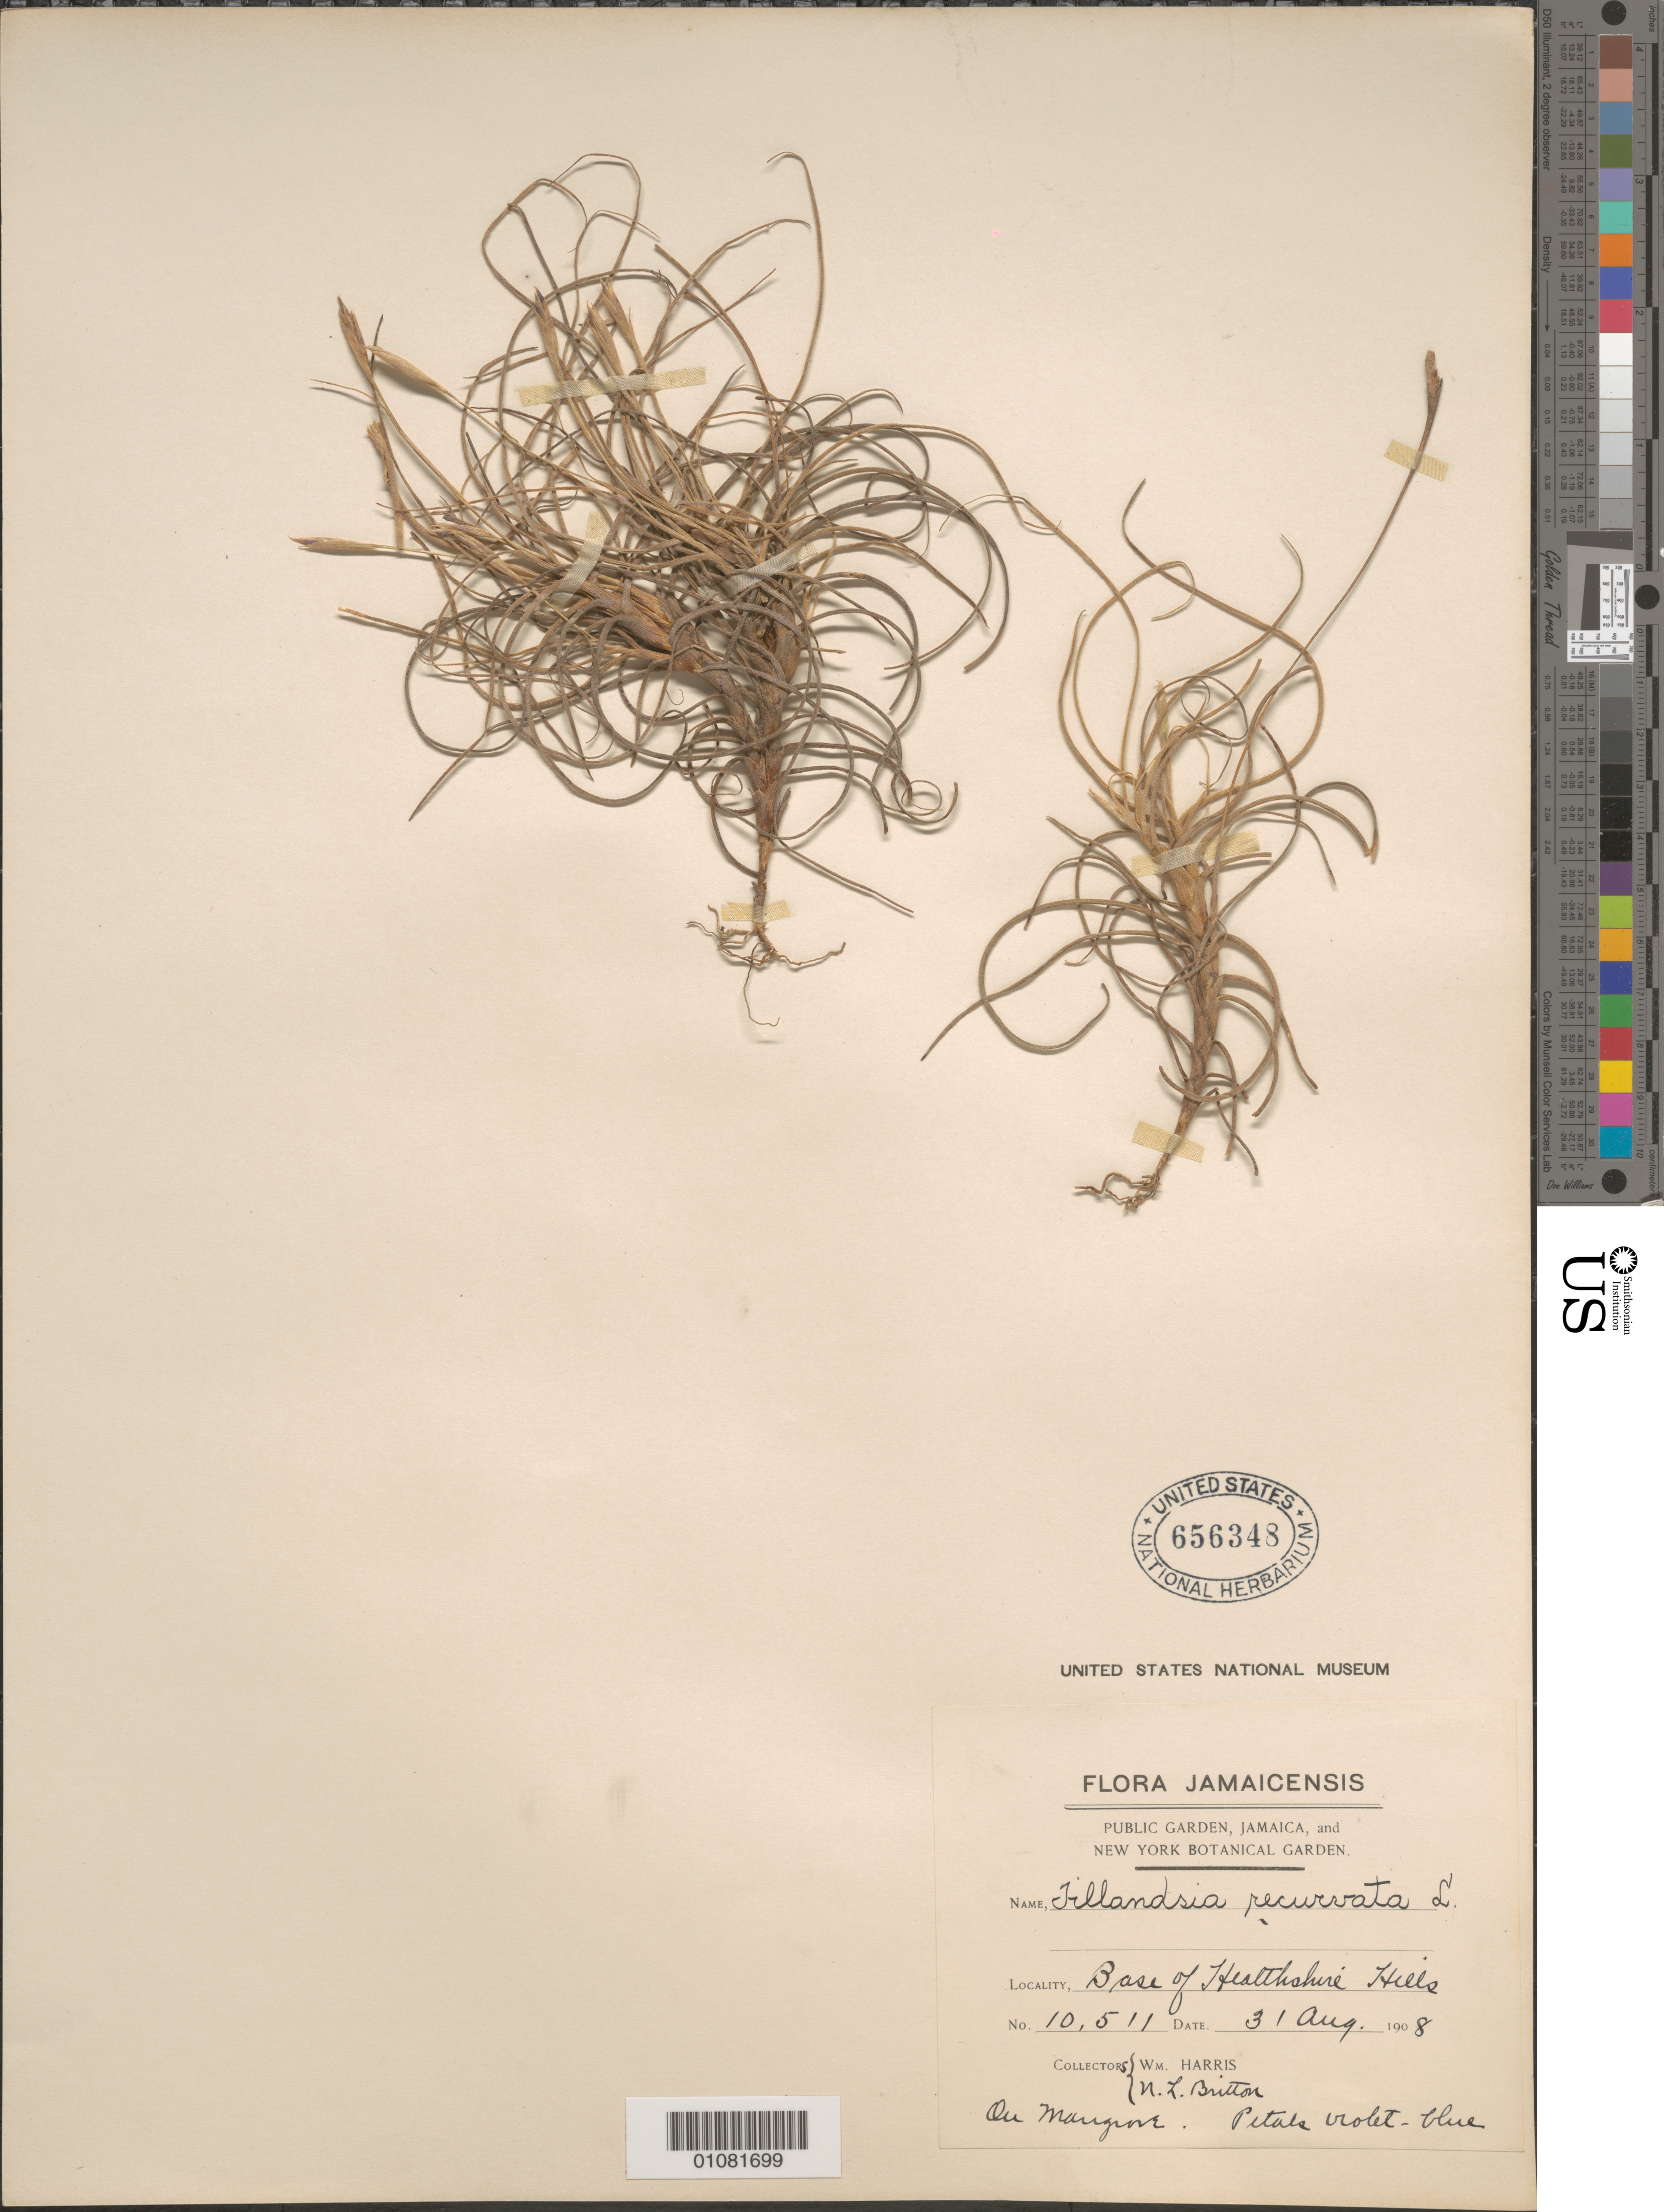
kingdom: Plantae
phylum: Tracheophyta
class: Liliopsida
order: Poales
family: Bromeliaceae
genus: Tillandsia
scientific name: Tillandsia recurvata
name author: L.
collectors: W. Harris & N. Britton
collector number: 10511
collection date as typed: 31 Aug 1908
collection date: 1908-08-31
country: Jamaica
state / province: Saint Catherine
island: Jamaica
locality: Base of Healthshire Hills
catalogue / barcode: US 656348